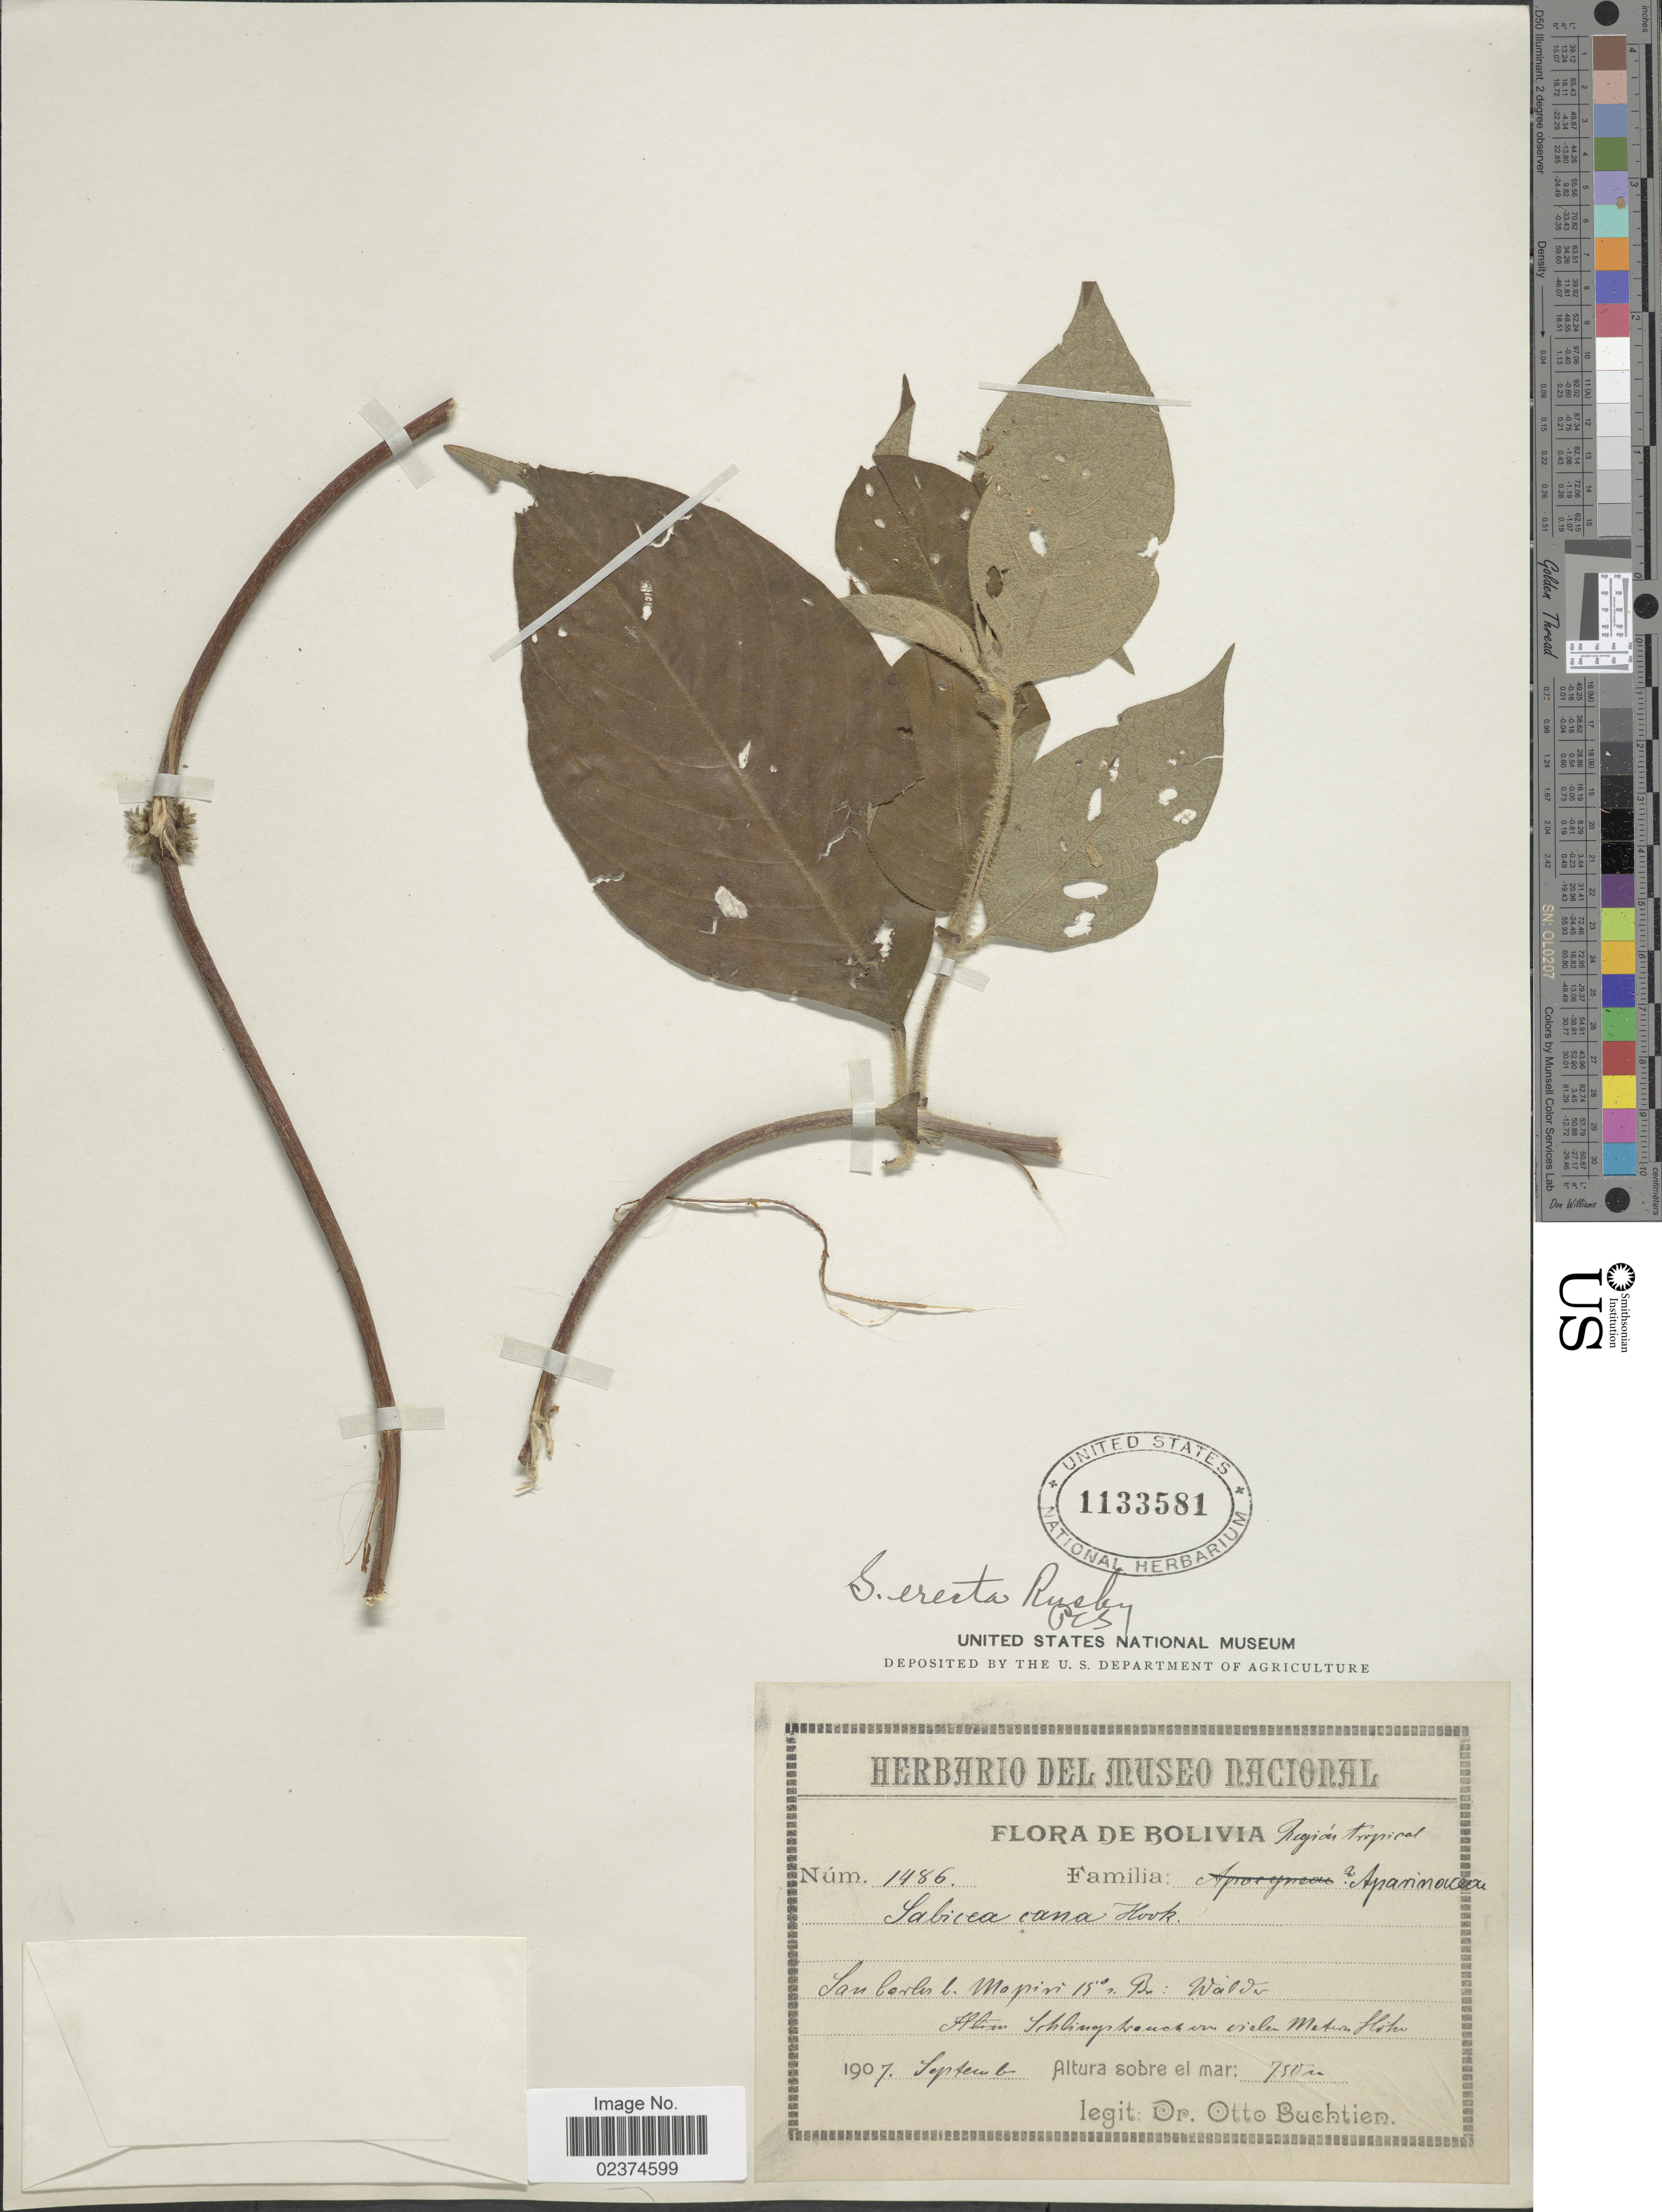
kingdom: Plantae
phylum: Tracheophyta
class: Magnoliopsida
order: Gentianales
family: Rubiaceae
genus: Sabicea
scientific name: Sabicea erecta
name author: Rusby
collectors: O. Buchtien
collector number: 1486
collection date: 1907-09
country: Bolivia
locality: San carlos l. Mapiri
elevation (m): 750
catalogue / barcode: US 1133581